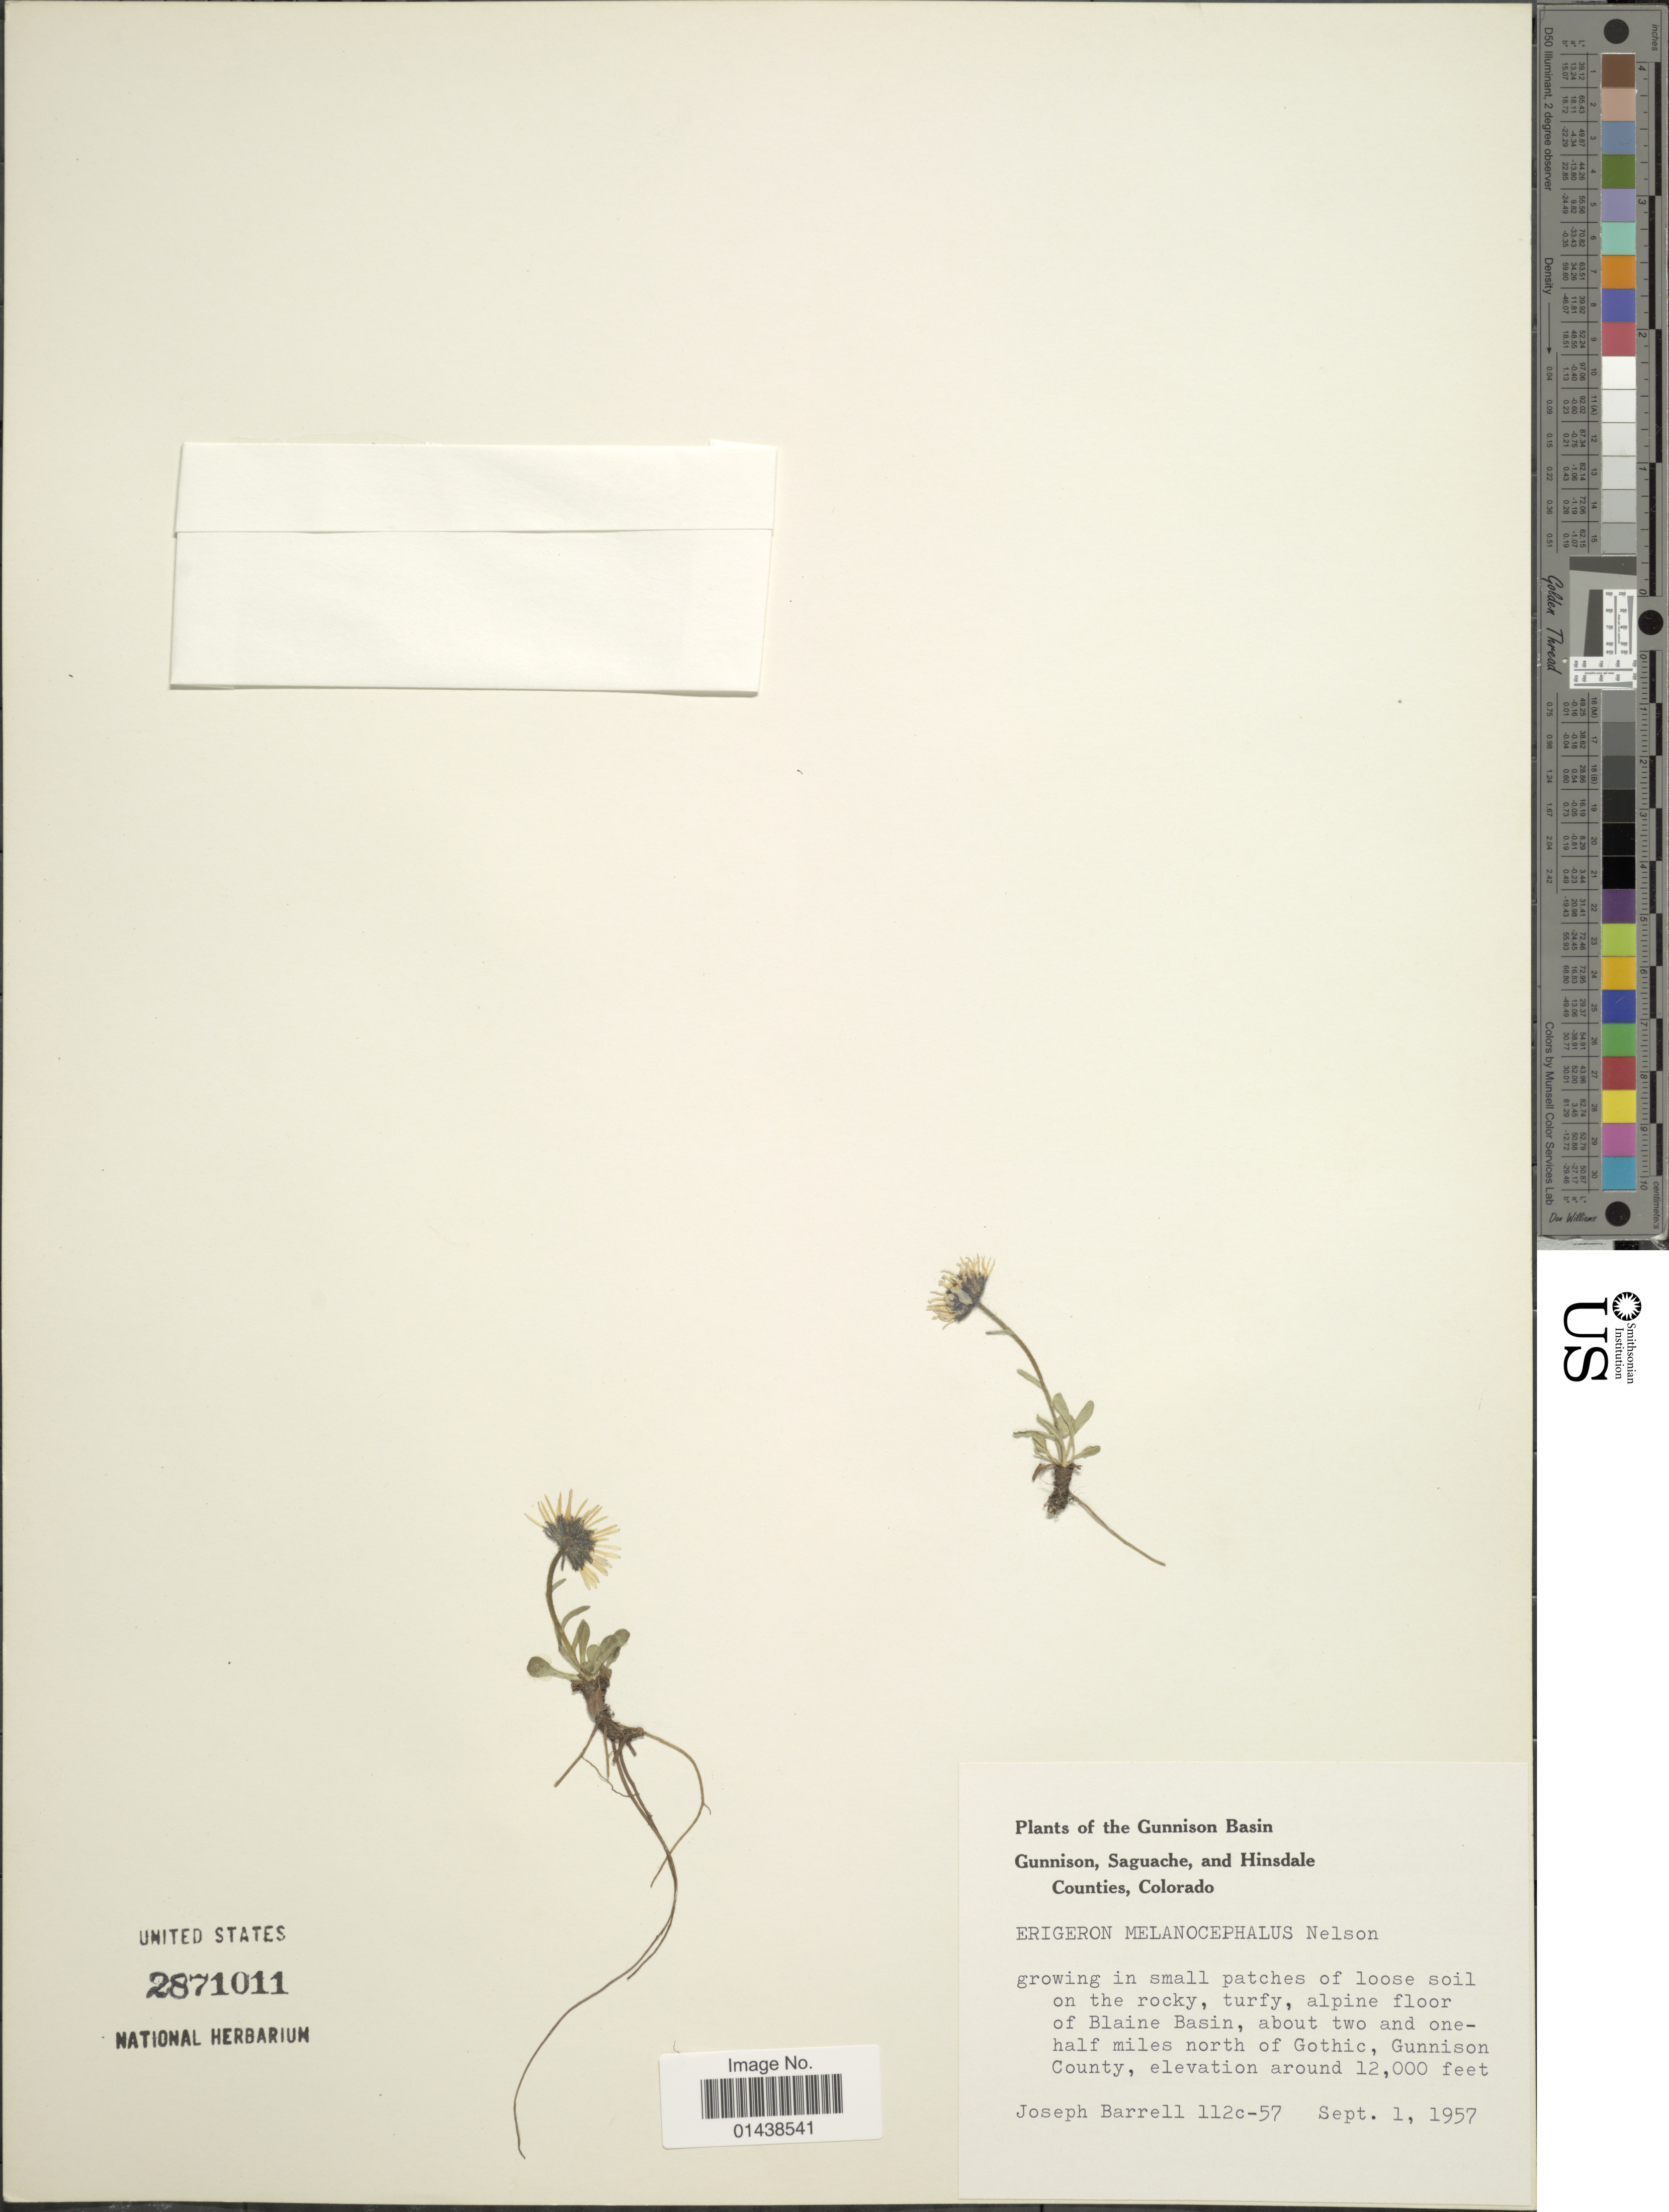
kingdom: Plantae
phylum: Tracheophyta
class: Magnoliopsida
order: Asterales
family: Asteraceae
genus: Erigeron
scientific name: Erigeron melanocephalus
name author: (A. Nelson) A. Nelson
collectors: J. Barrell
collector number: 112c-57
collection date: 1957-09-01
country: United States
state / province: Colorado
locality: Gunnison Basin. Blaine Basin, about two and one-half miles north of Gothic, Gunnison County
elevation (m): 3658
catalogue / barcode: US 2871011